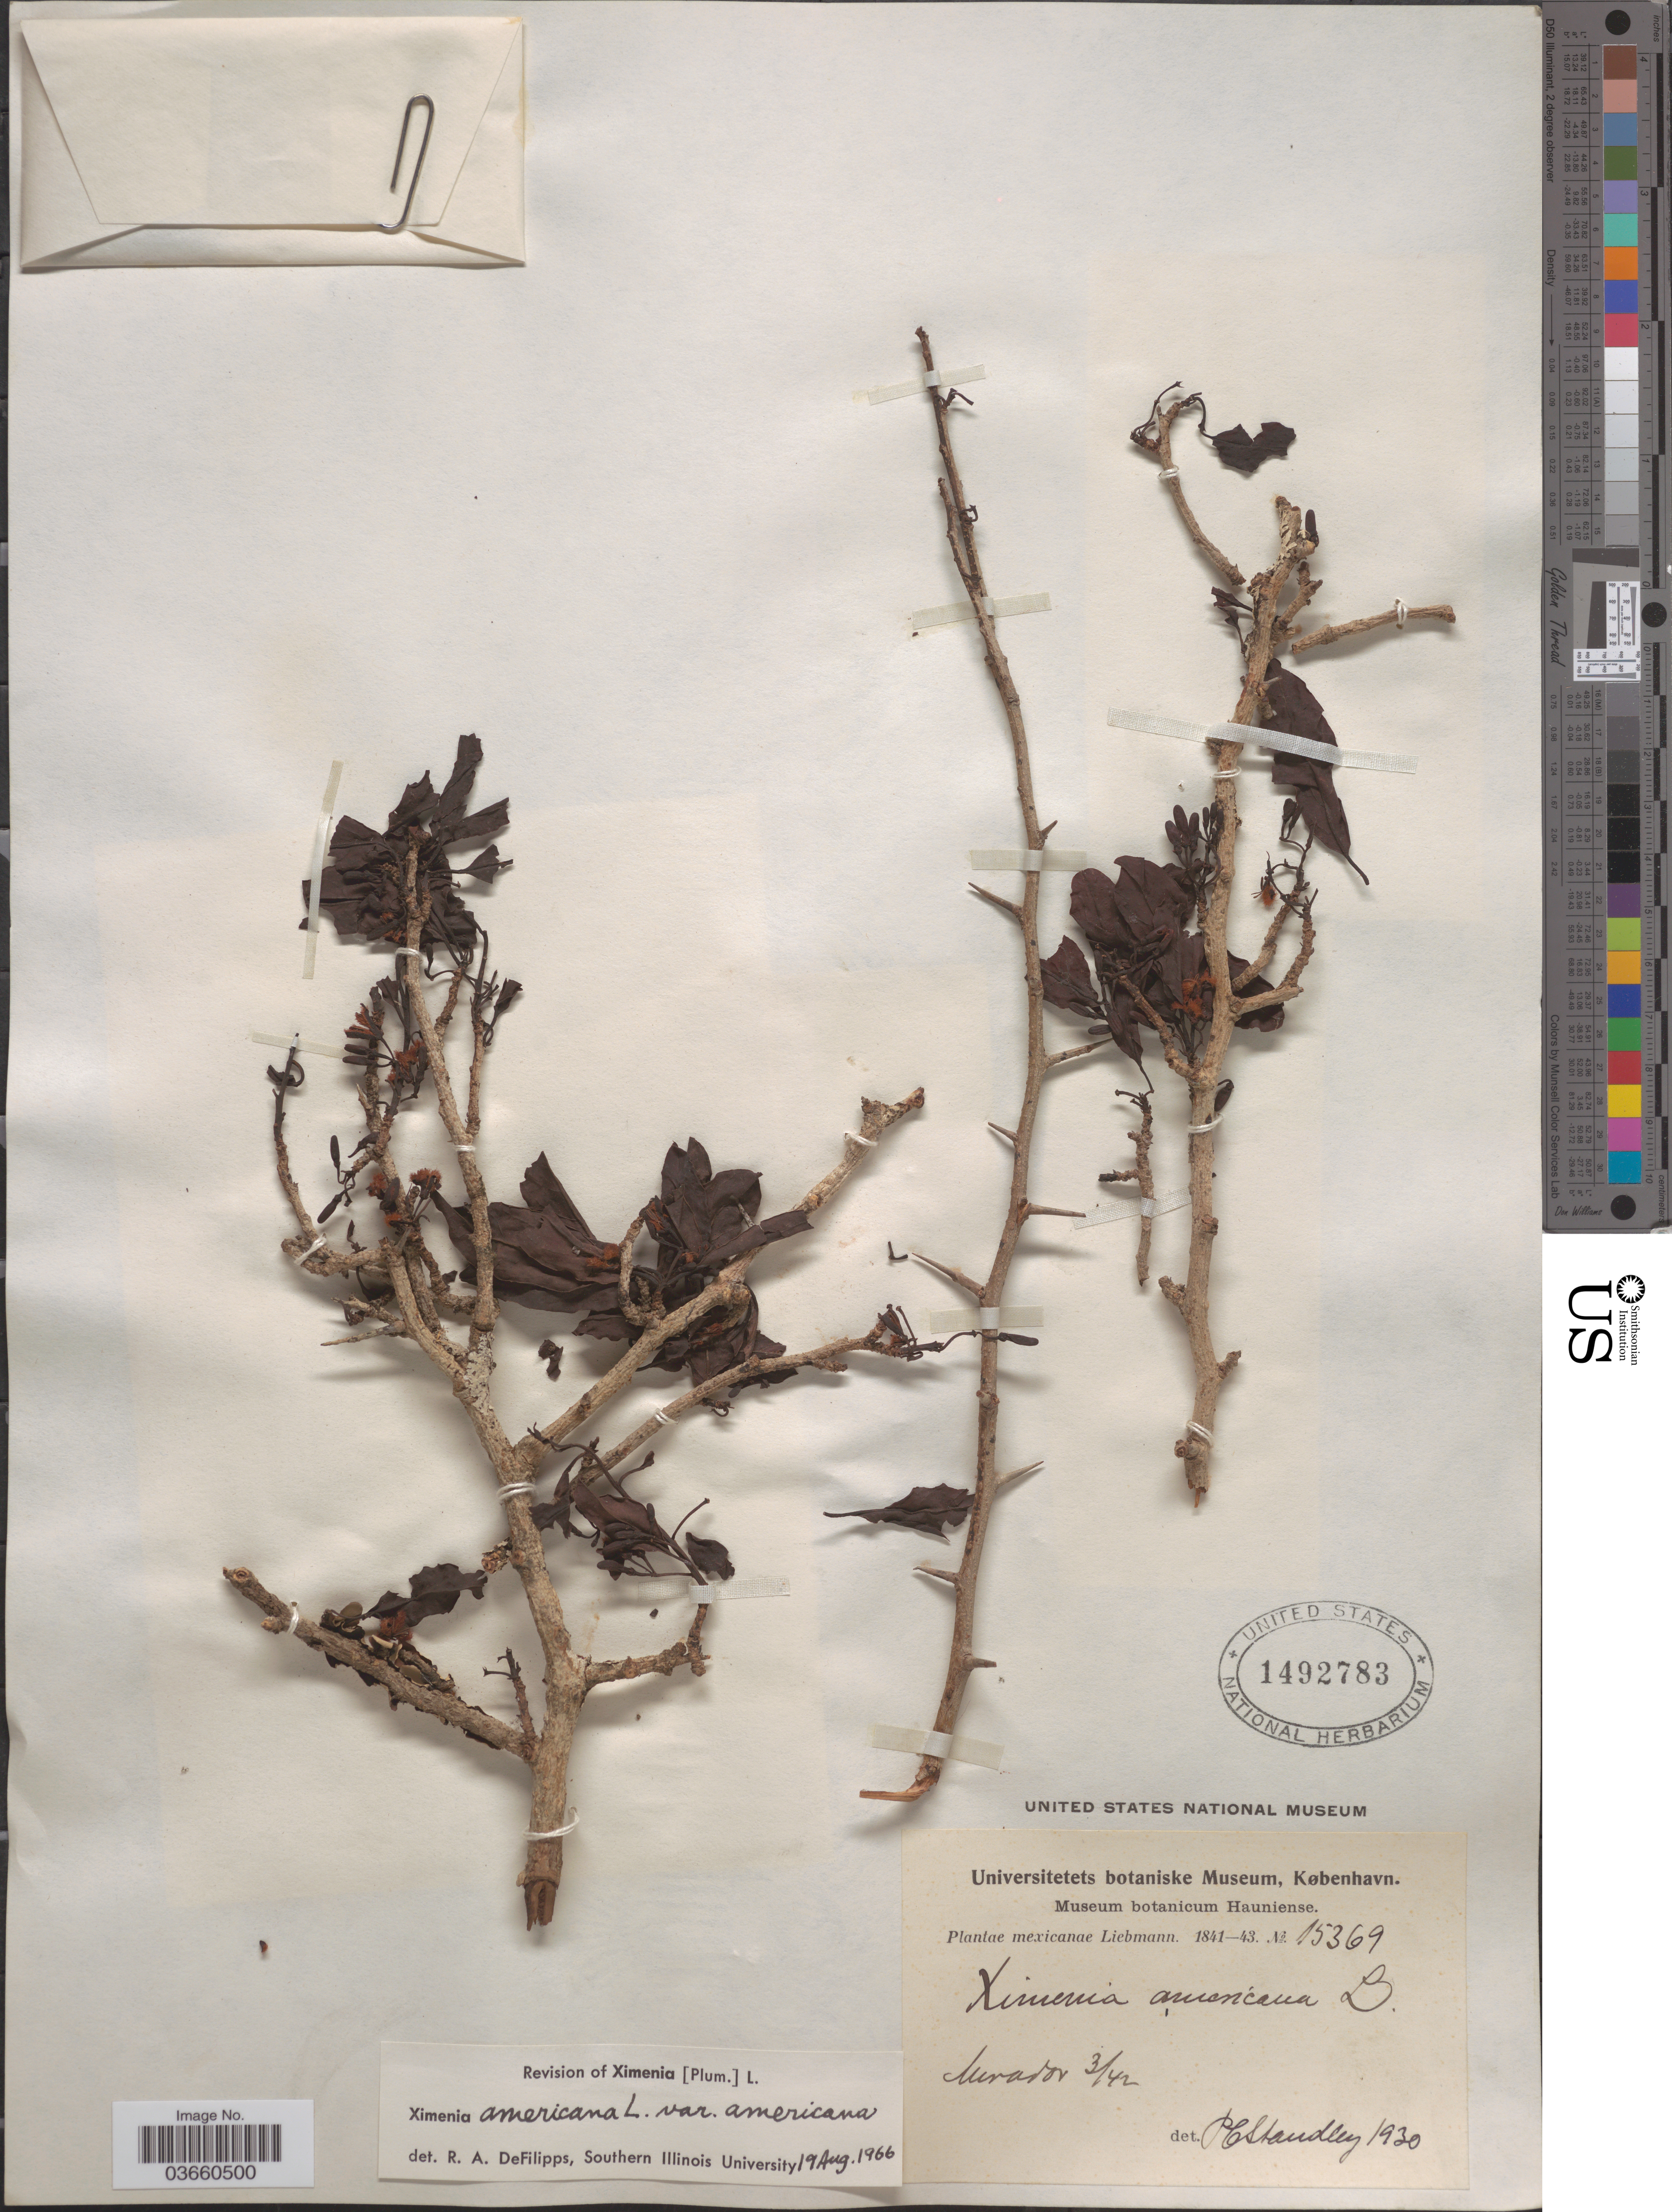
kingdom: Plantae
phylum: Tracheophyta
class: Magnoliopsida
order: Santalales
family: Ximeniaceae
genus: Ximenia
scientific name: Ximenia americana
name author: L.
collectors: Liebmann, --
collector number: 15369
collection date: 1842-03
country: Mexico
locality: Mirador.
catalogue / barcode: US 1492783